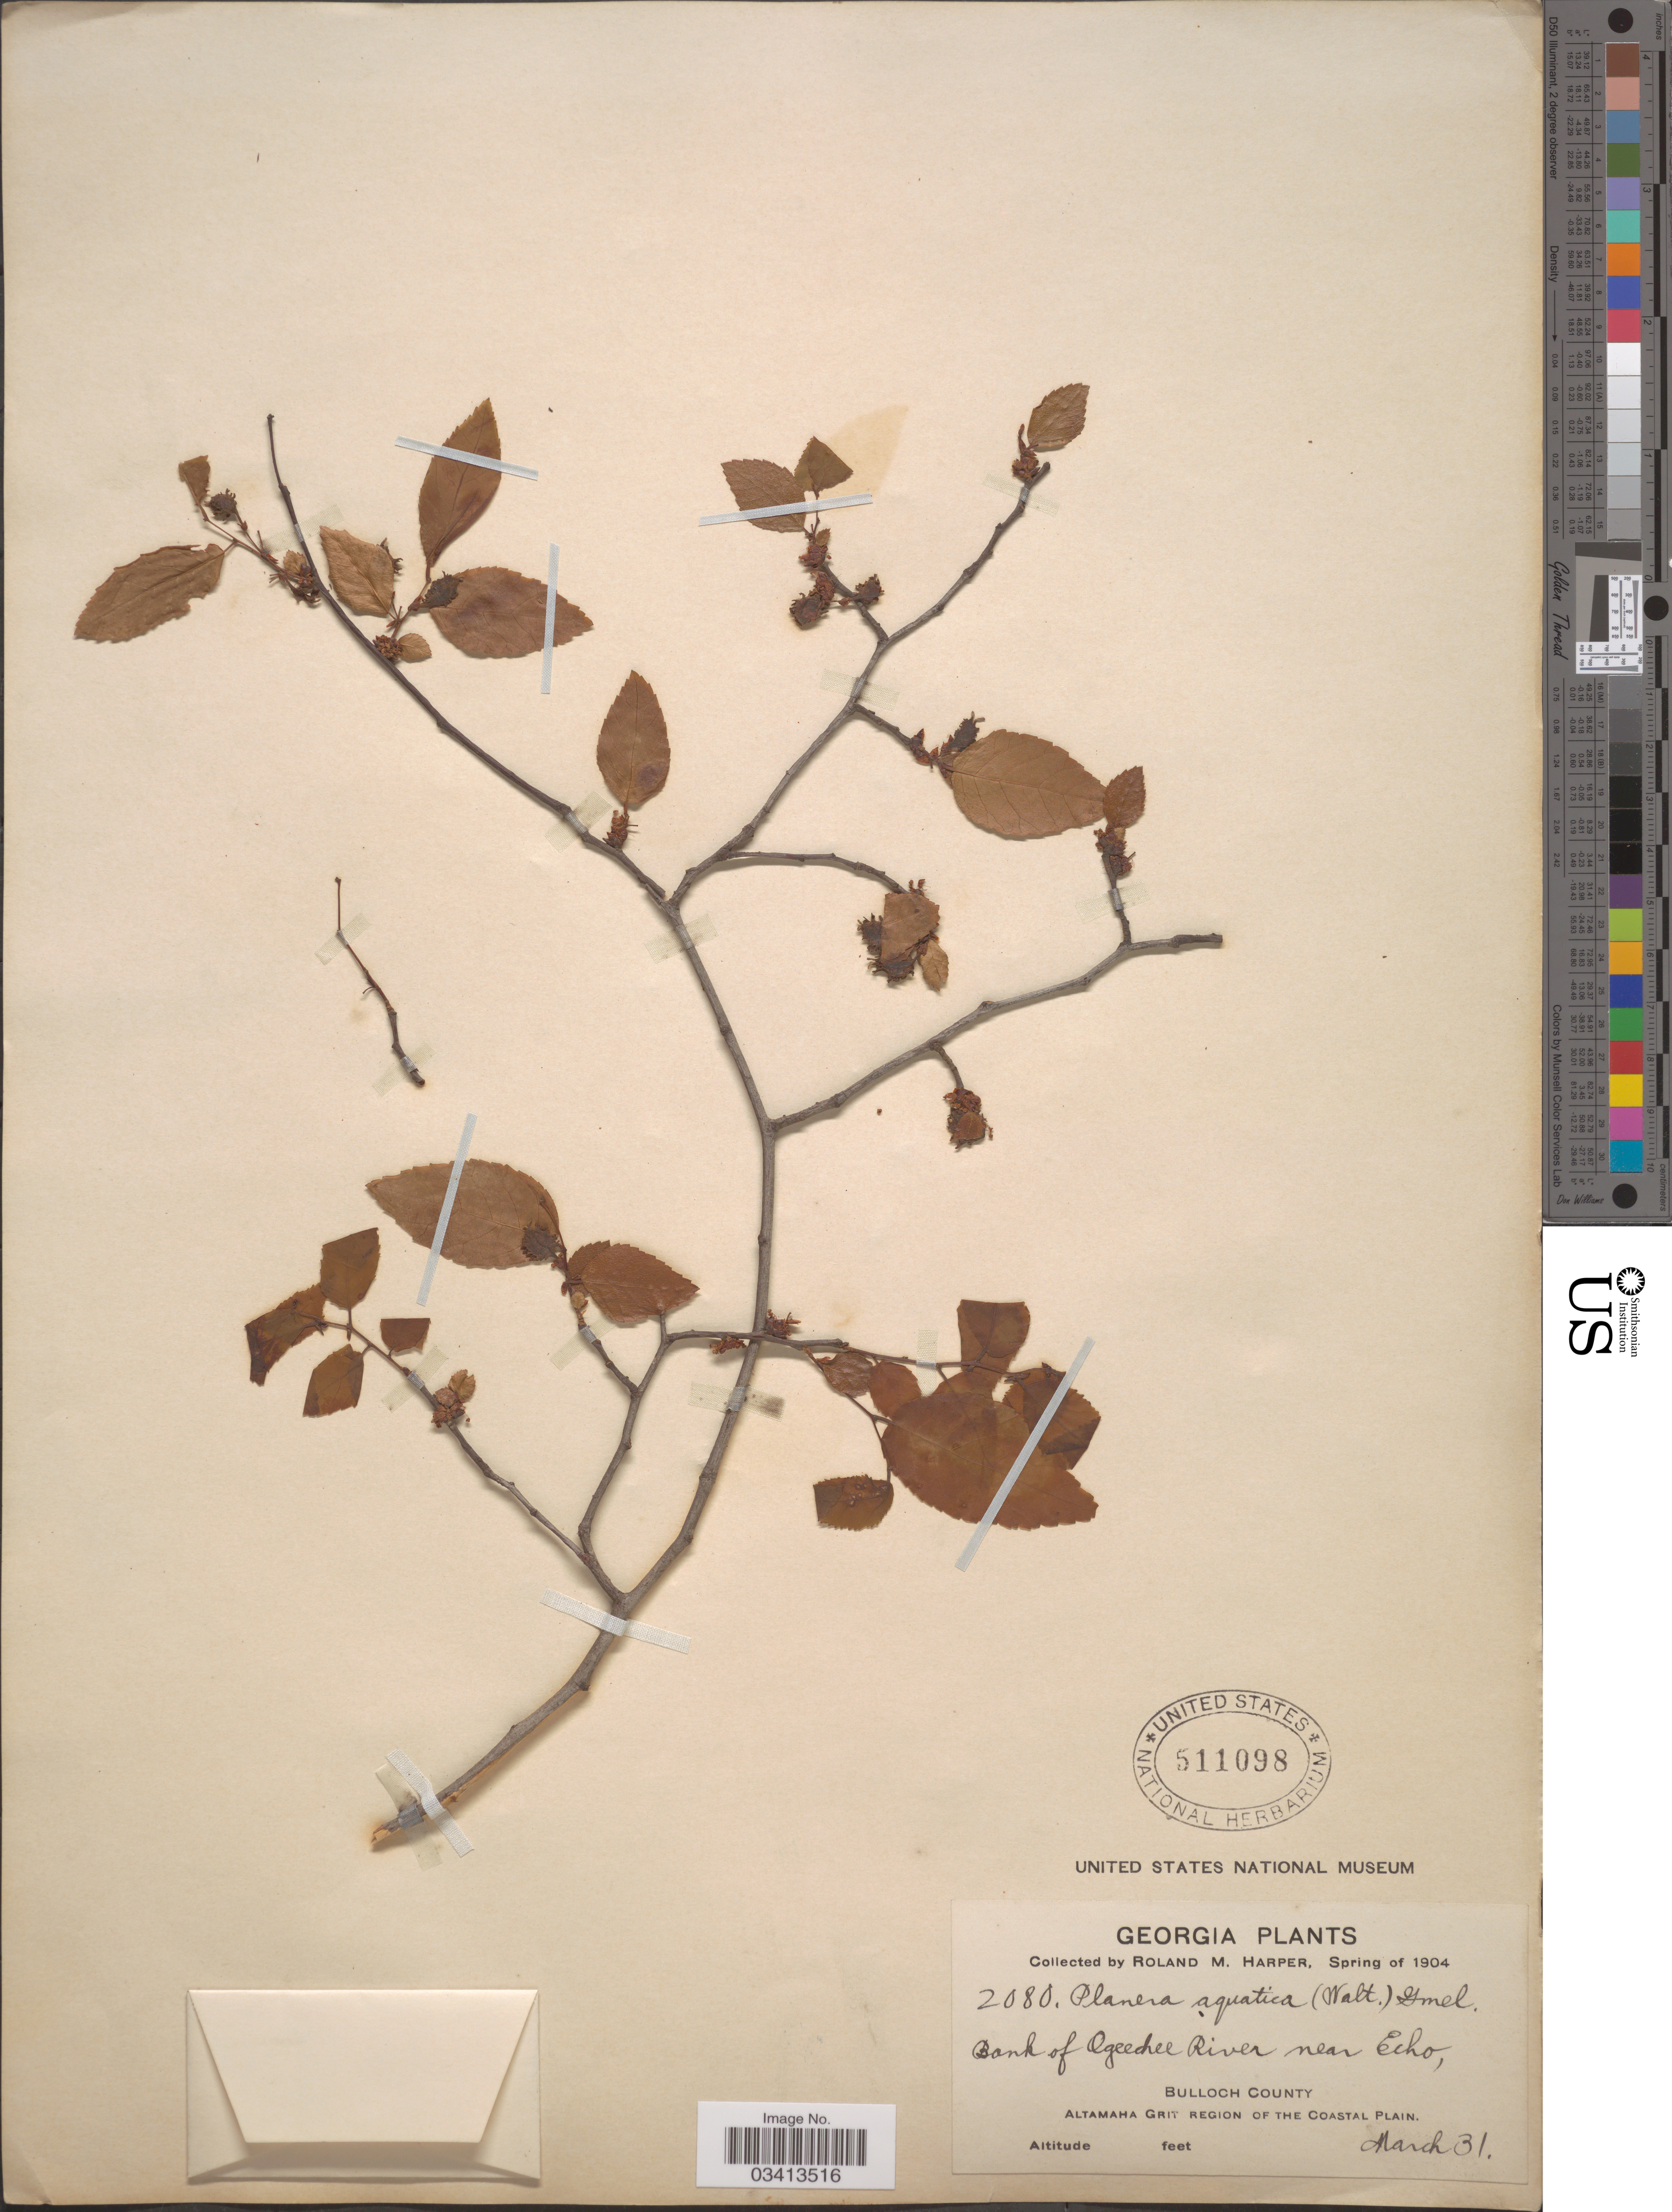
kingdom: Plantae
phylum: Tracheophyta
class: Magnoliopsida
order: Rosales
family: Ulmaceae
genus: Planera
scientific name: Planera aquatica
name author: J.F. Gmel.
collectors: R. M. Harper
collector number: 2080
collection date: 1904-03-31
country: United States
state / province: Georgia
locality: Bank of Ogeechee River near Echo, Bulloch County. Altamaha Grit Region of the Coastal Plain.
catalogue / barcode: US 511098